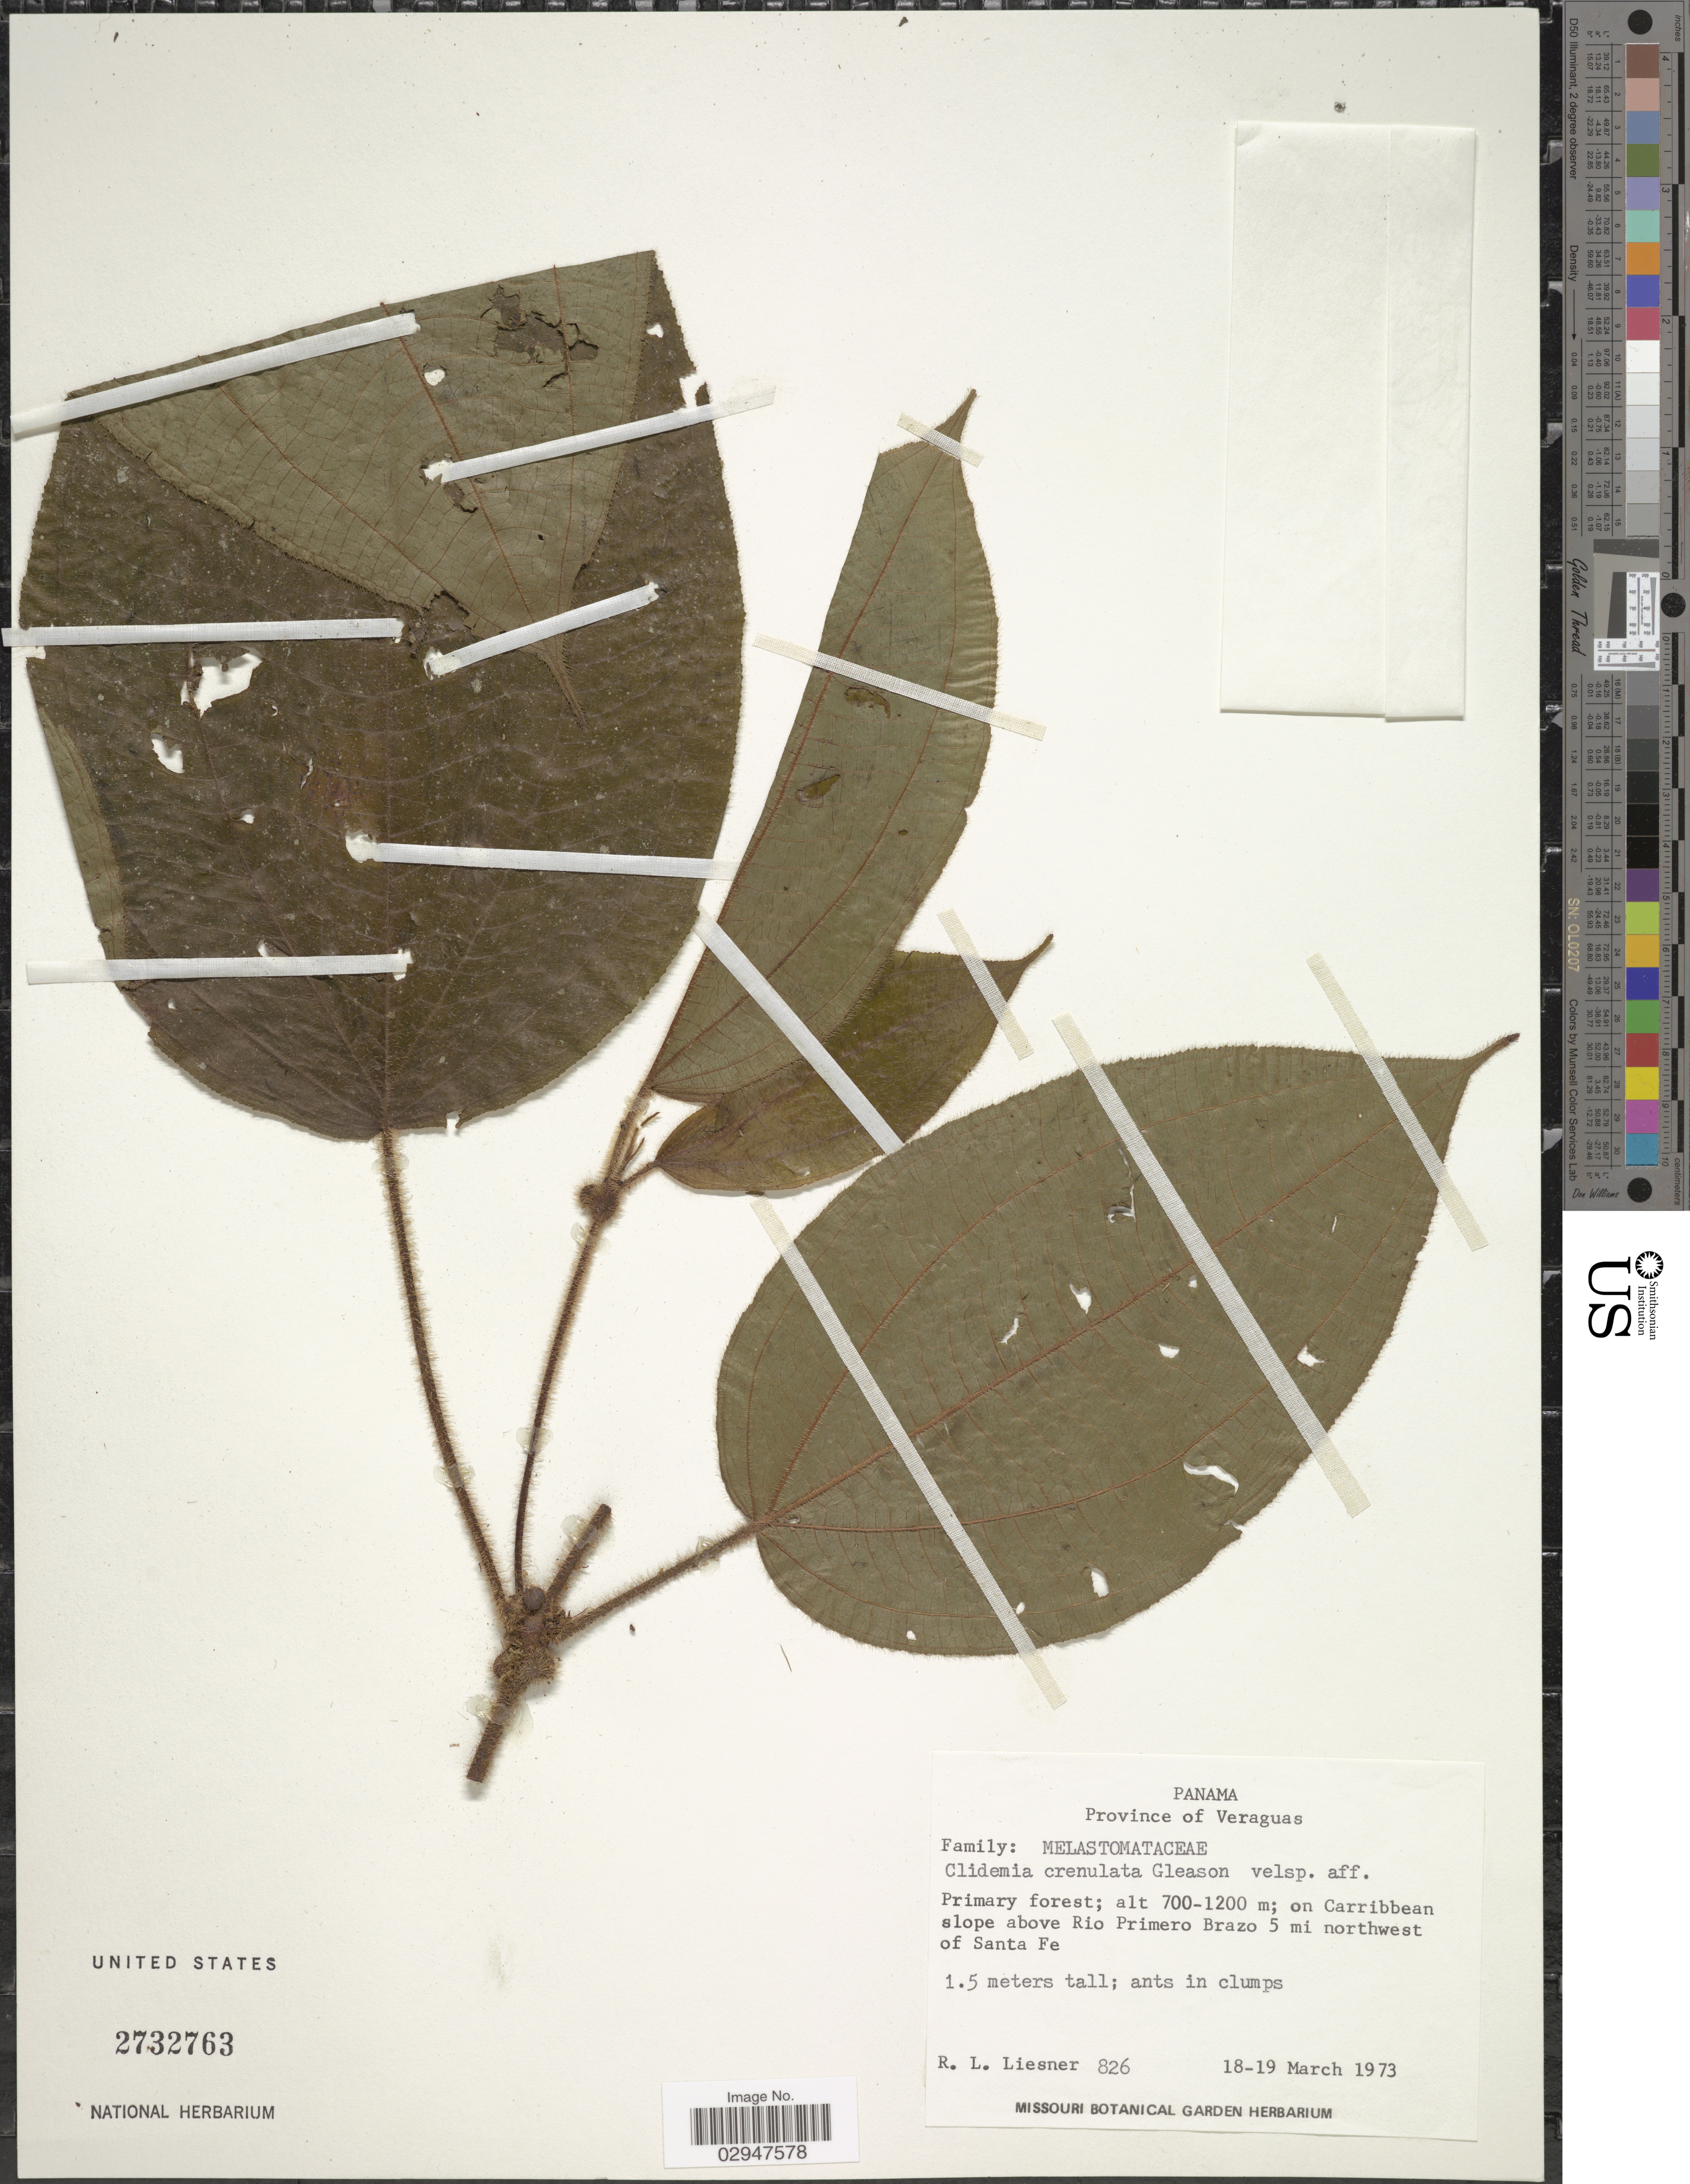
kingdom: Plantae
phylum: Tracheophyta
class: Magnoliopsida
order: Myrtales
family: Melastomataceae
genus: Clidemia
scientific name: Clidemia crenulata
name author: Gleason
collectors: R. L. Liesner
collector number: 826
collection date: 1973-03-18/1973-03-19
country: Panama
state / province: Veraguas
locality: On Caribbean slope above Rio Primero Brazo 5 mi northwest of Santa Fe.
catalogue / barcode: US 2732763